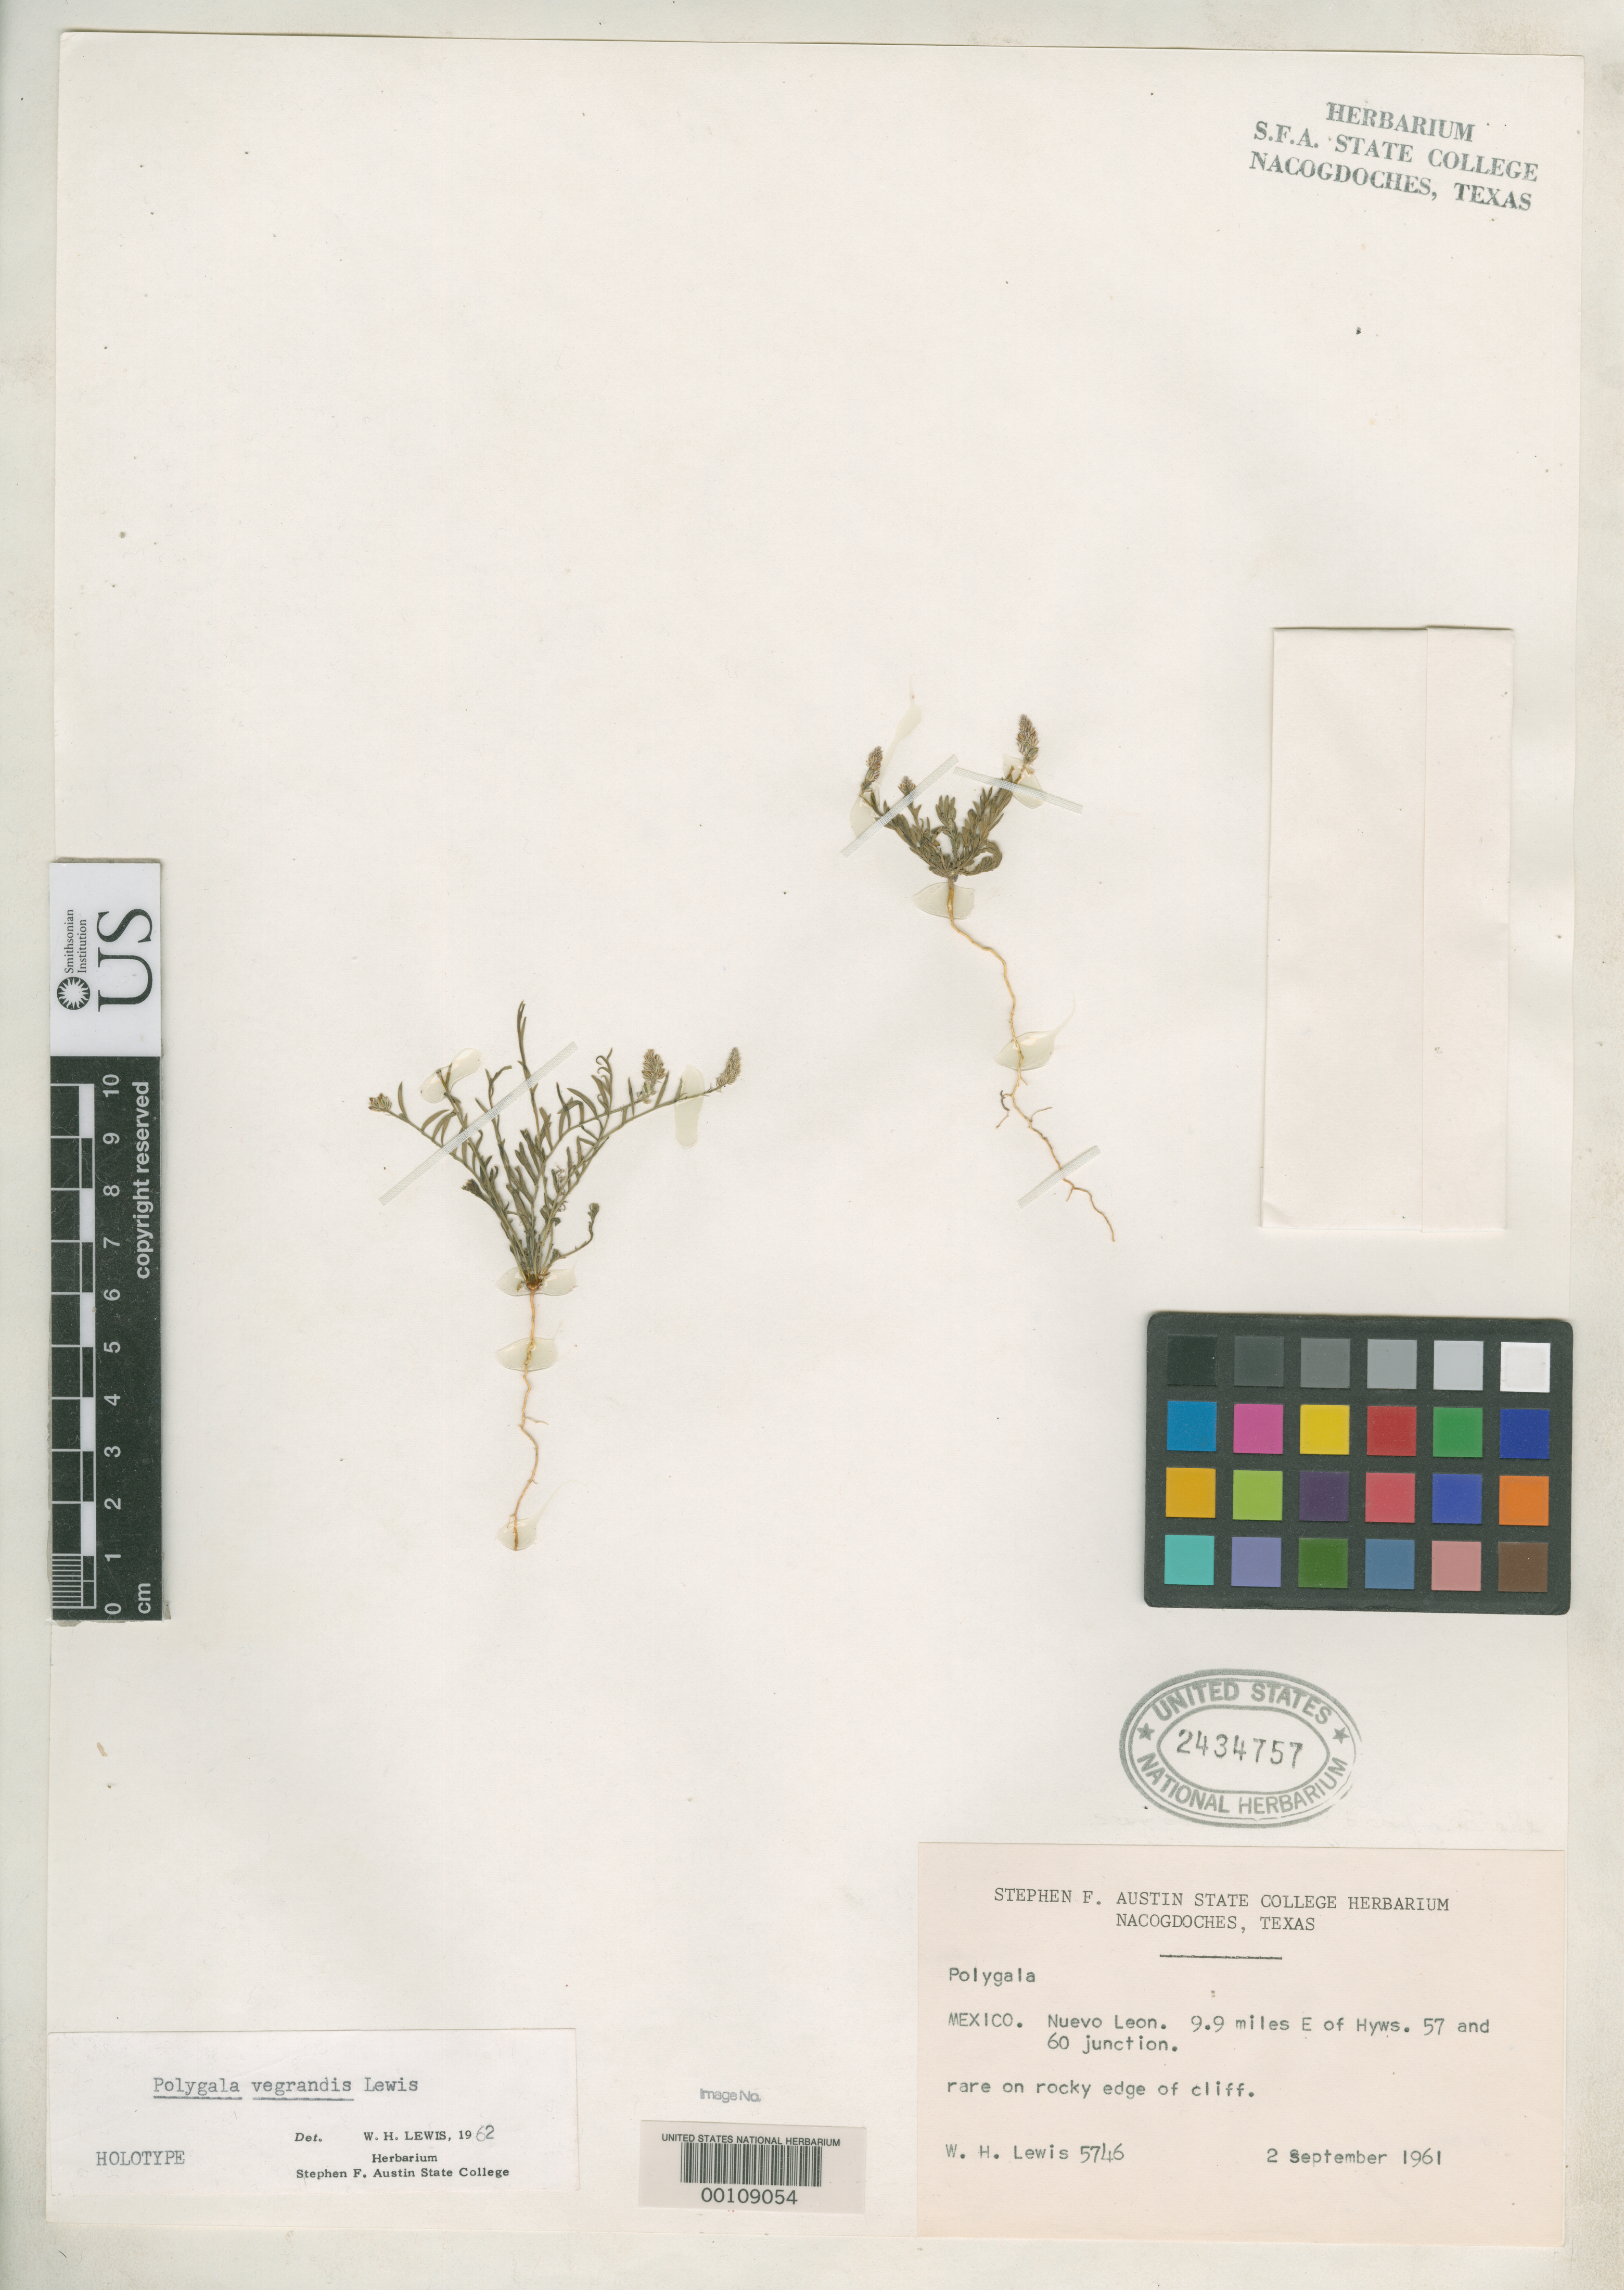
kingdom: Plantae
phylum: Tracheophyta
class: Magnoliopsida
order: Fabales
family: Polygalaceae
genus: Polygala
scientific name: Polygala vergrandis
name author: W.H. Lewis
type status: Holotype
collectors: W. H. Lewis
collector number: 5746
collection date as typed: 02 Sep 1961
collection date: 1961-09-02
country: Mexico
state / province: Nuevo León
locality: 9.9 mi E of junction of highways 57 & 60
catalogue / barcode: US 2434757